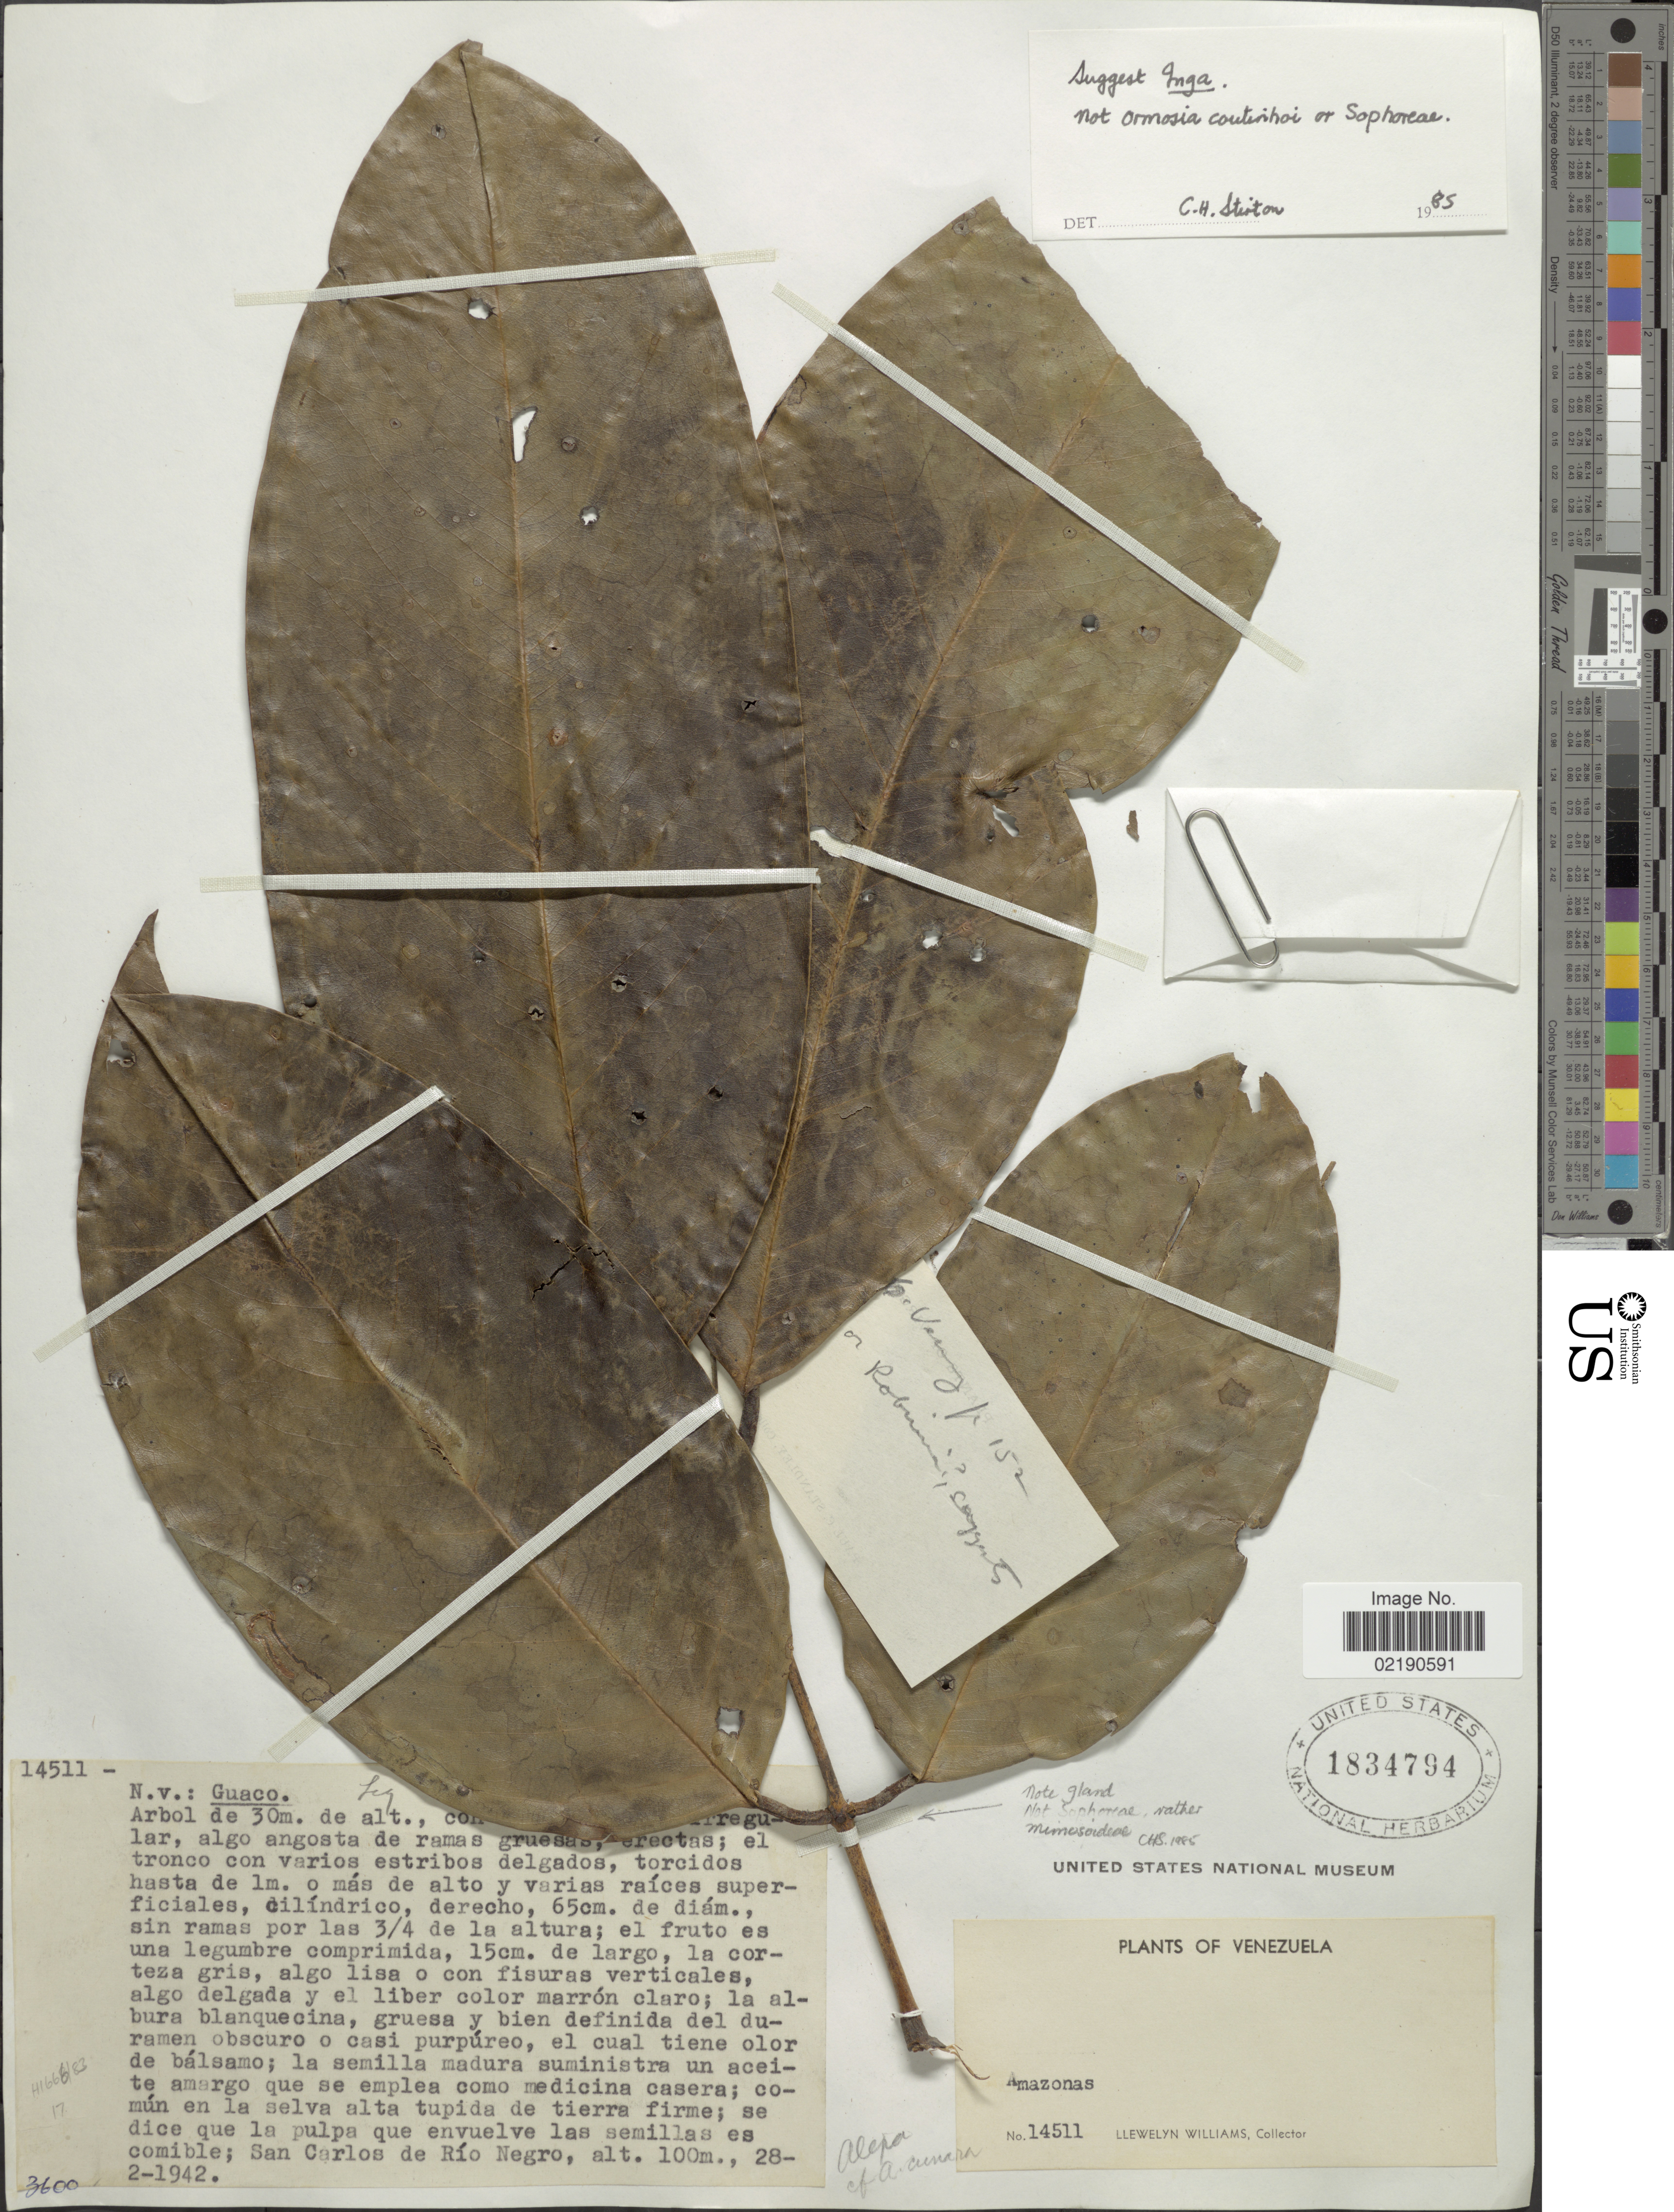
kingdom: Plantae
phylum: Tracheophyta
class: Magnoliopsida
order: Fabales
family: Fabaceae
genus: Inga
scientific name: Inga sp.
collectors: Ll. Williams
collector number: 14511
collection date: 1942-02-28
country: Venezuela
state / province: Amazonas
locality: Comun en la selva alta tupida de tierra firme; San Carlos de Rio Negro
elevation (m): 100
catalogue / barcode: US 1834794